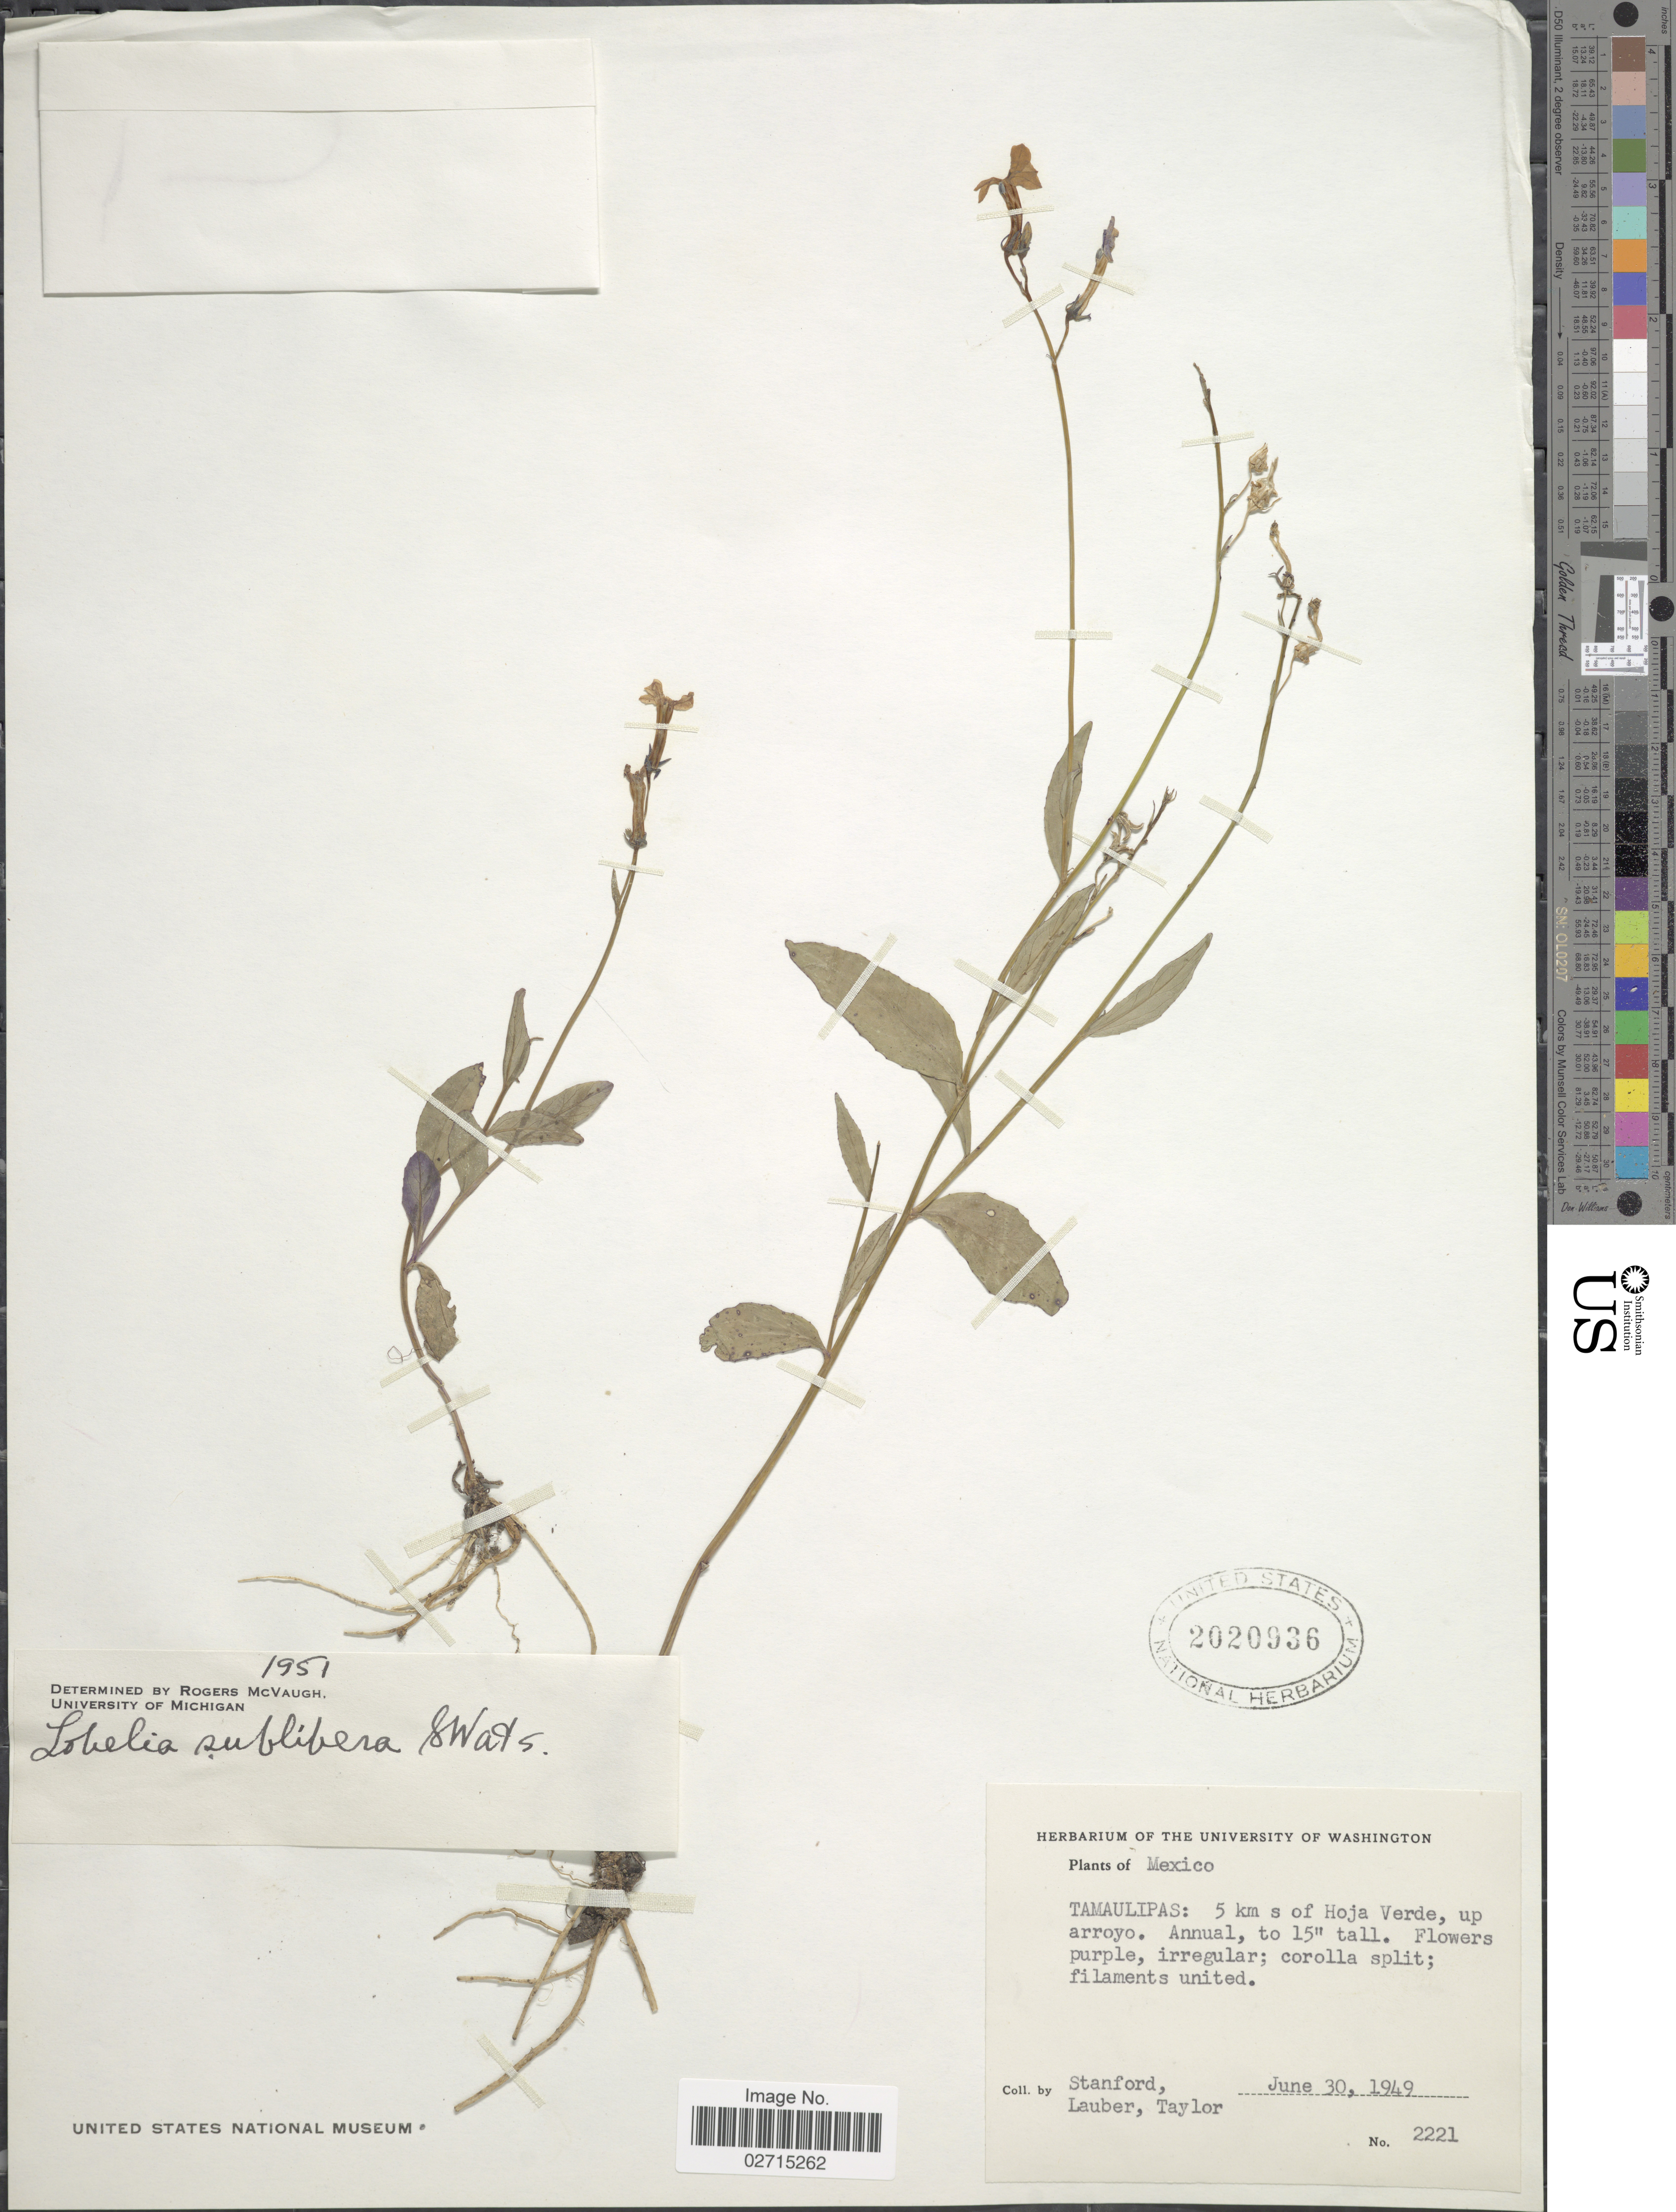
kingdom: Plantae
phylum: Tracheophyta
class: Magnoliopsida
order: Asterales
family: Campanulaceae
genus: Lobelia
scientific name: Lobelia sublibera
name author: S. Watson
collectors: -. Stanford, -. Lauber & -. Taylor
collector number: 2221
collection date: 1949-06-30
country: Mexico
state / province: Tamaulipas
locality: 5 km s of Hoja Verde, up arroyo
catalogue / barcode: US 2020936